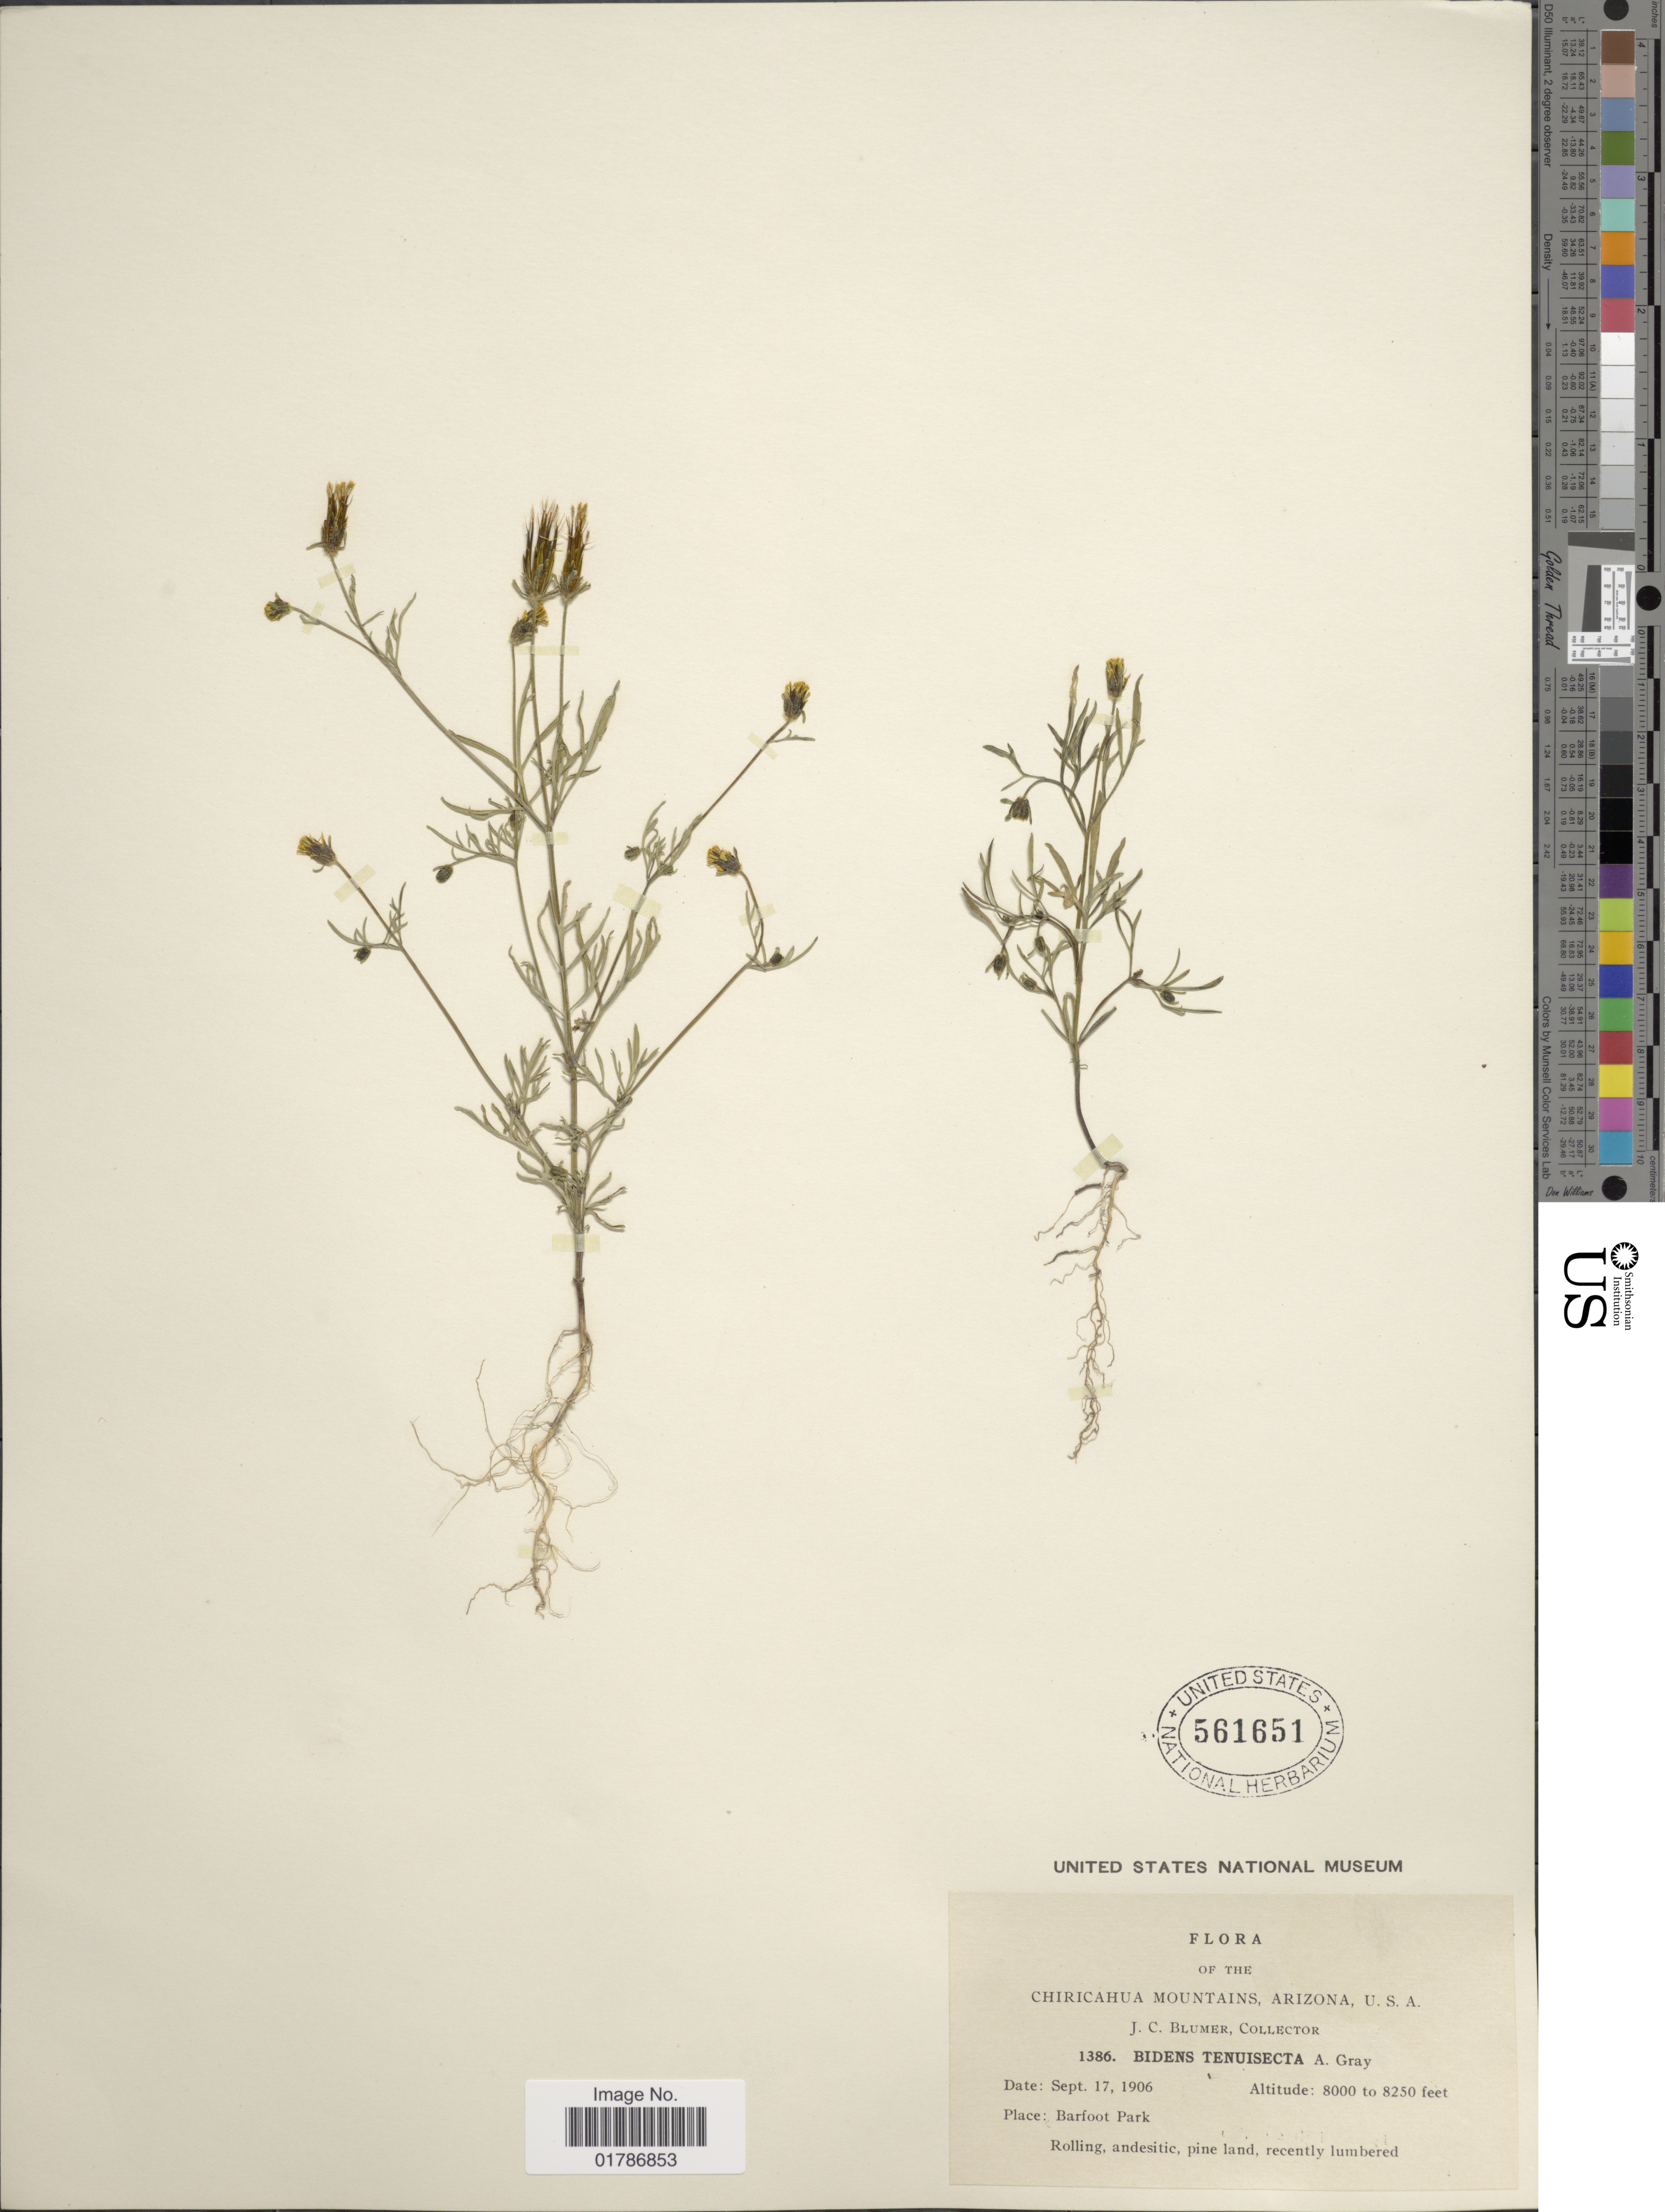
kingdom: Plantae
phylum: Tracheophyta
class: Magnoliopsida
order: Asterales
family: Asteraceae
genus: Bidens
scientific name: Bidens tenuisecta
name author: A. Gray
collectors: J. C. Blumer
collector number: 1386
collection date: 1906-09-17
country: United States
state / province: Arizona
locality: The Chiricahua Mountains, Arizona, Barfoot Park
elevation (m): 2438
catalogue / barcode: US 561651